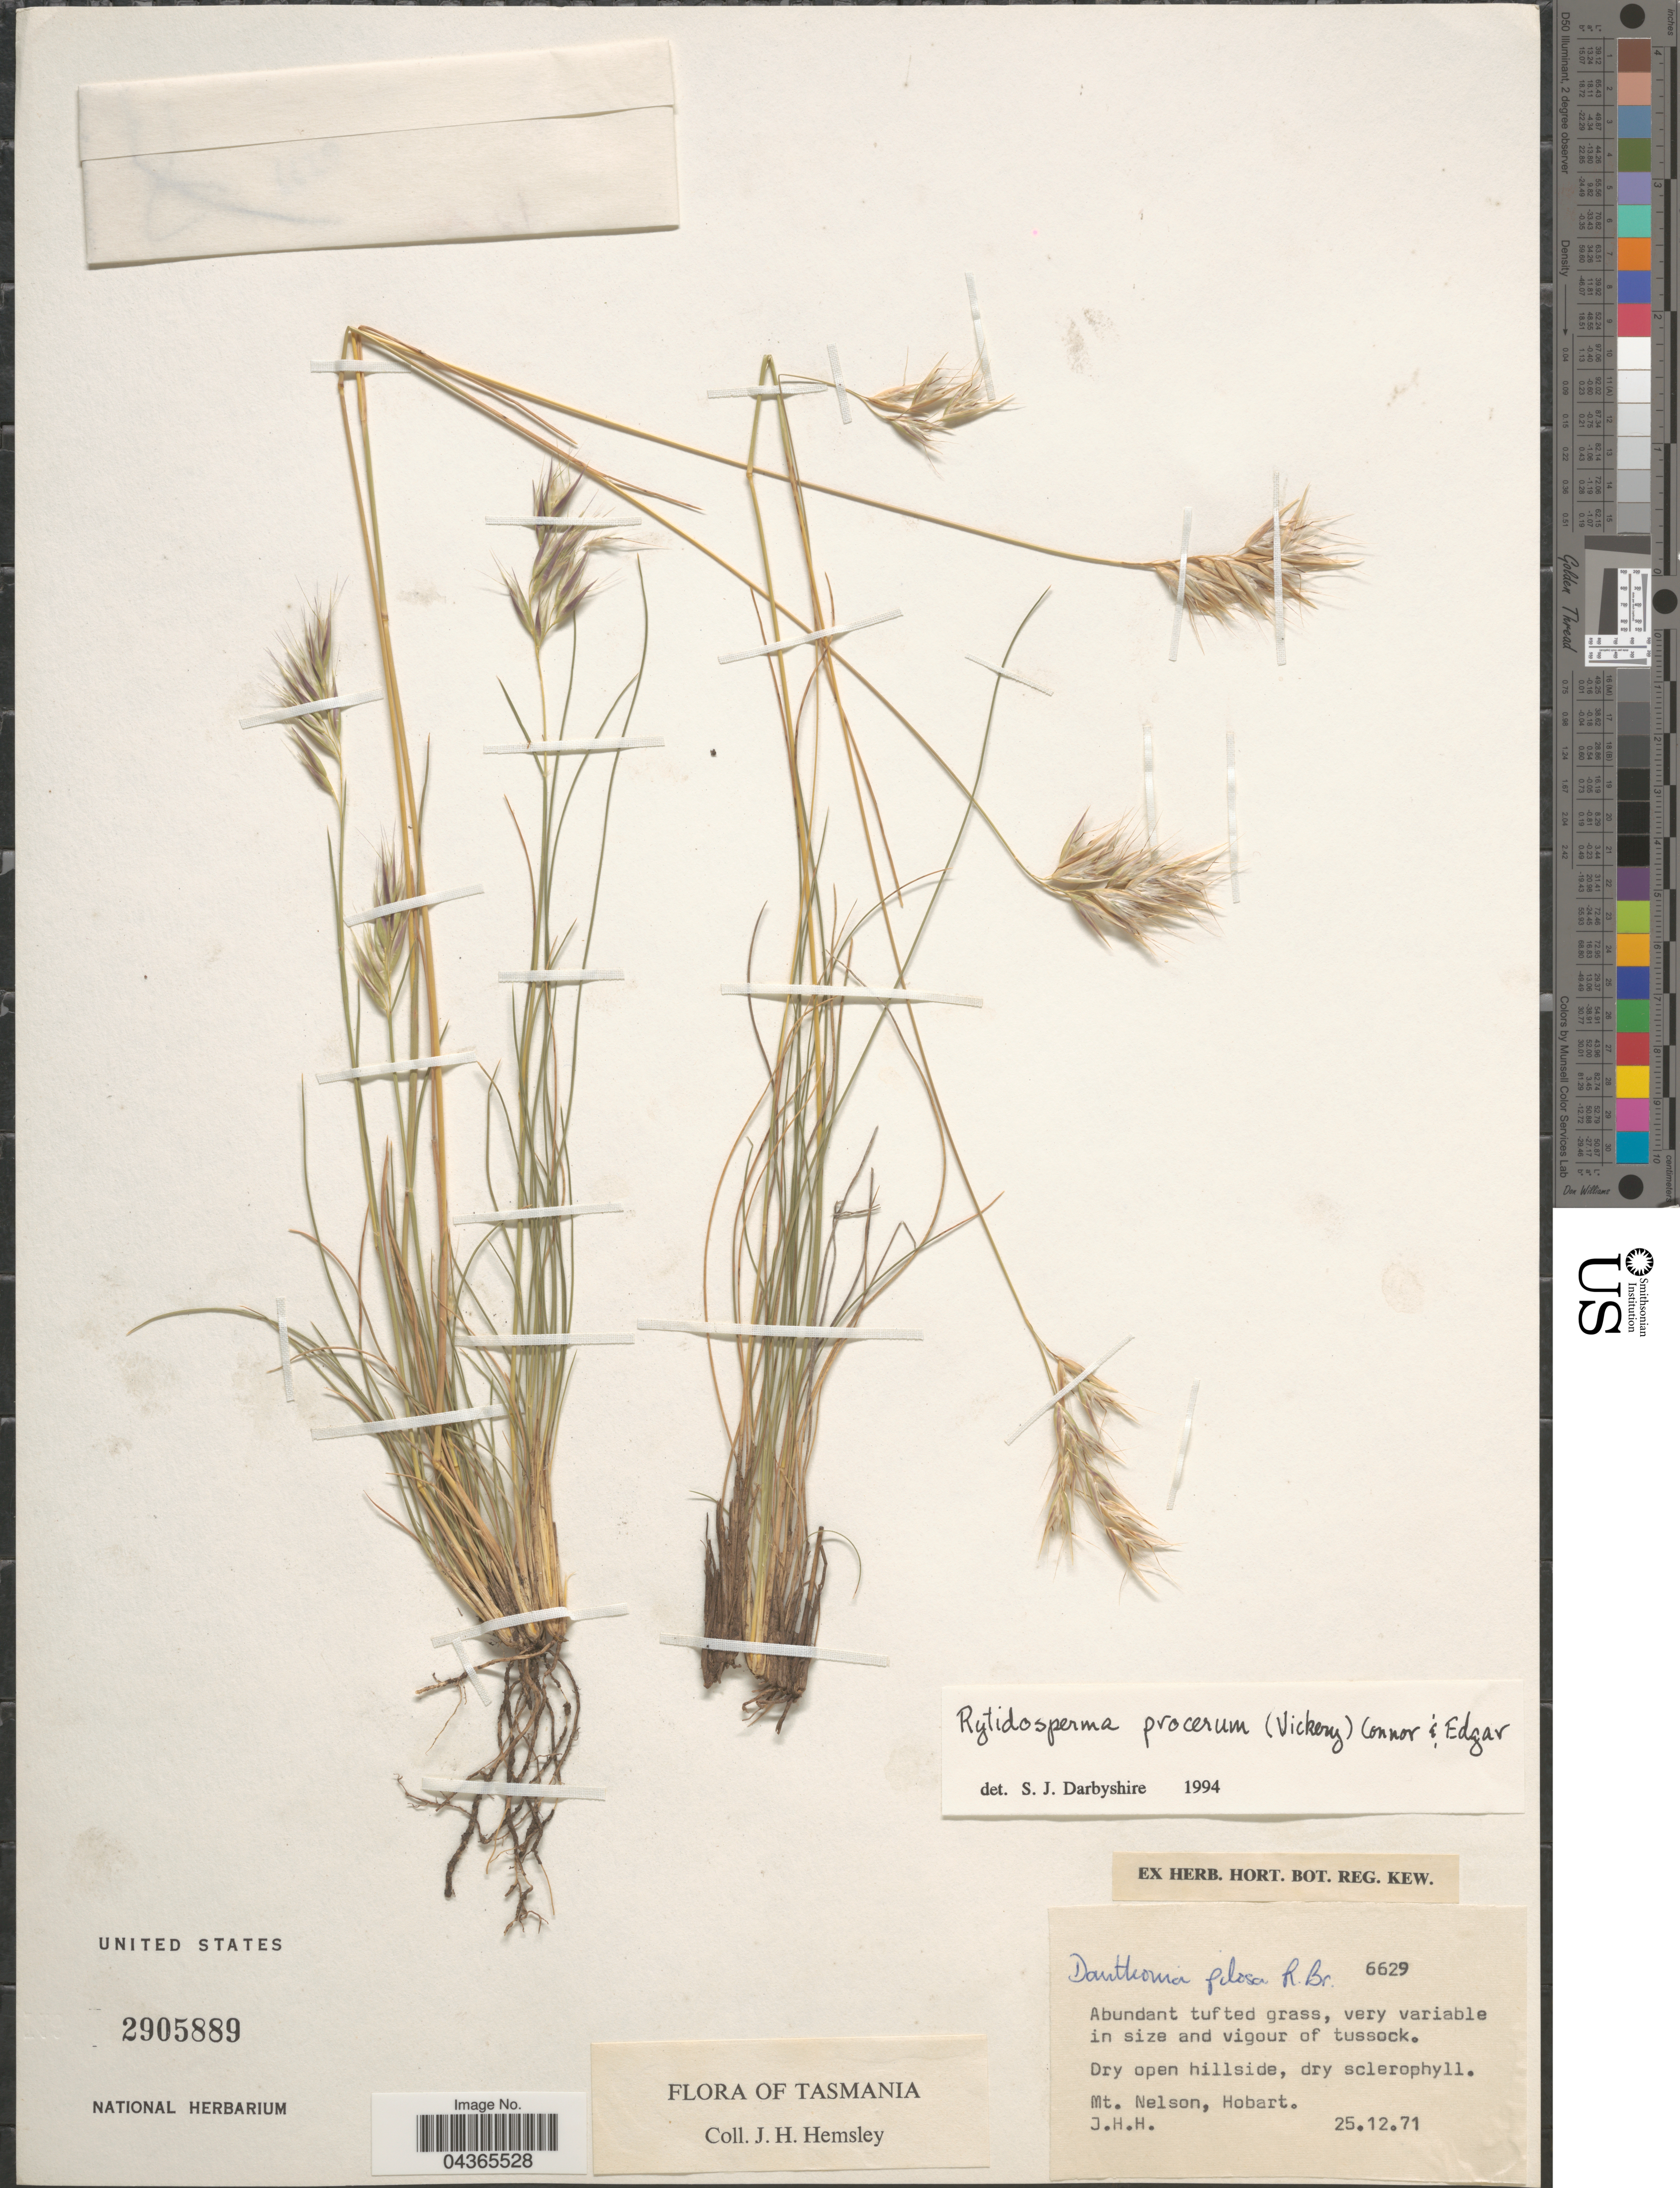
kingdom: Plantae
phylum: Tracheophyta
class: Liliopsida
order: Poales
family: Poaceae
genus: Rytidosperma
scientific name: Rytidosperma indutum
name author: (Vickery) Connor & Edgar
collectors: J. H. Hemsley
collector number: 6629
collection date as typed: Transcribed d/m/y: 25/12/71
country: Australia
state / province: Tasmania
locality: Dry open hillside, dry sclerophyll. Mt. Nelson, Hobart.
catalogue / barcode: US 2905889